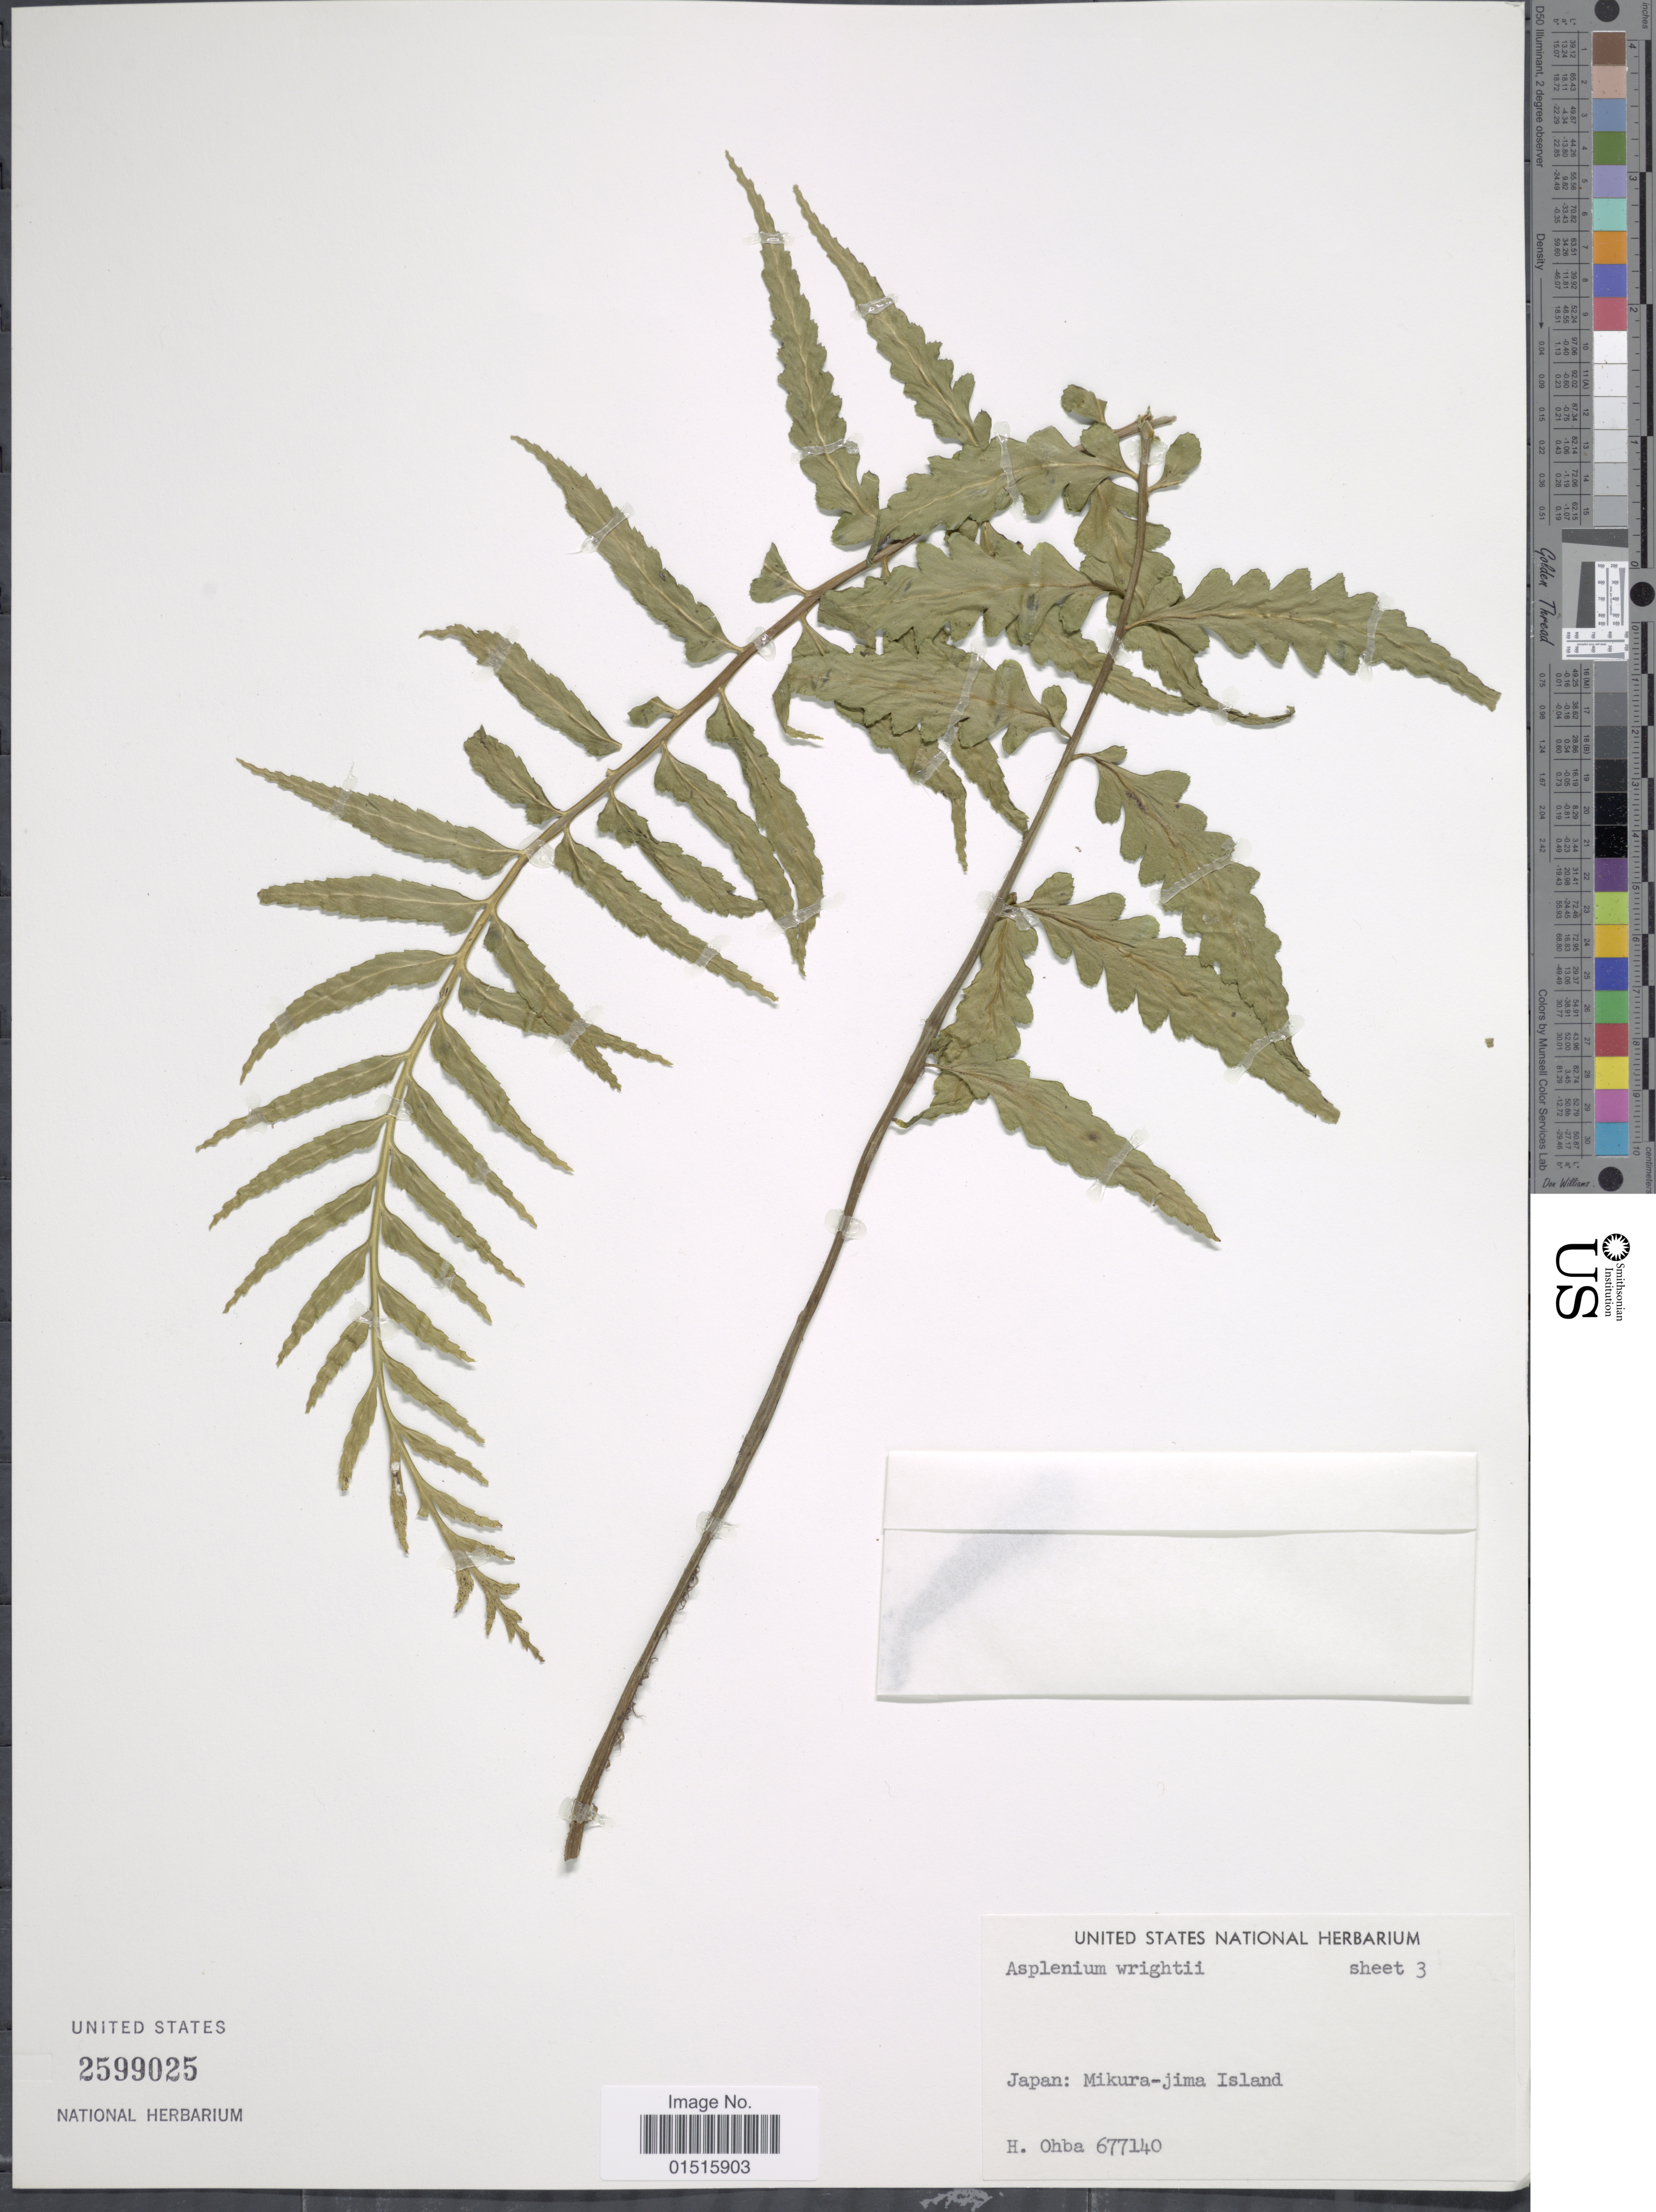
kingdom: Plantae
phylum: Tracheophyta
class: Polypodiopsida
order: Polypodiales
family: Aspleniaceae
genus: Asplenium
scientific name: Asplenium wrightii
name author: D.C. Eaton ex Hook.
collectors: H. Ohba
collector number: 677140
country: Japan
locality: Mikura- jima Island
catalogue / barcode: US 2599025